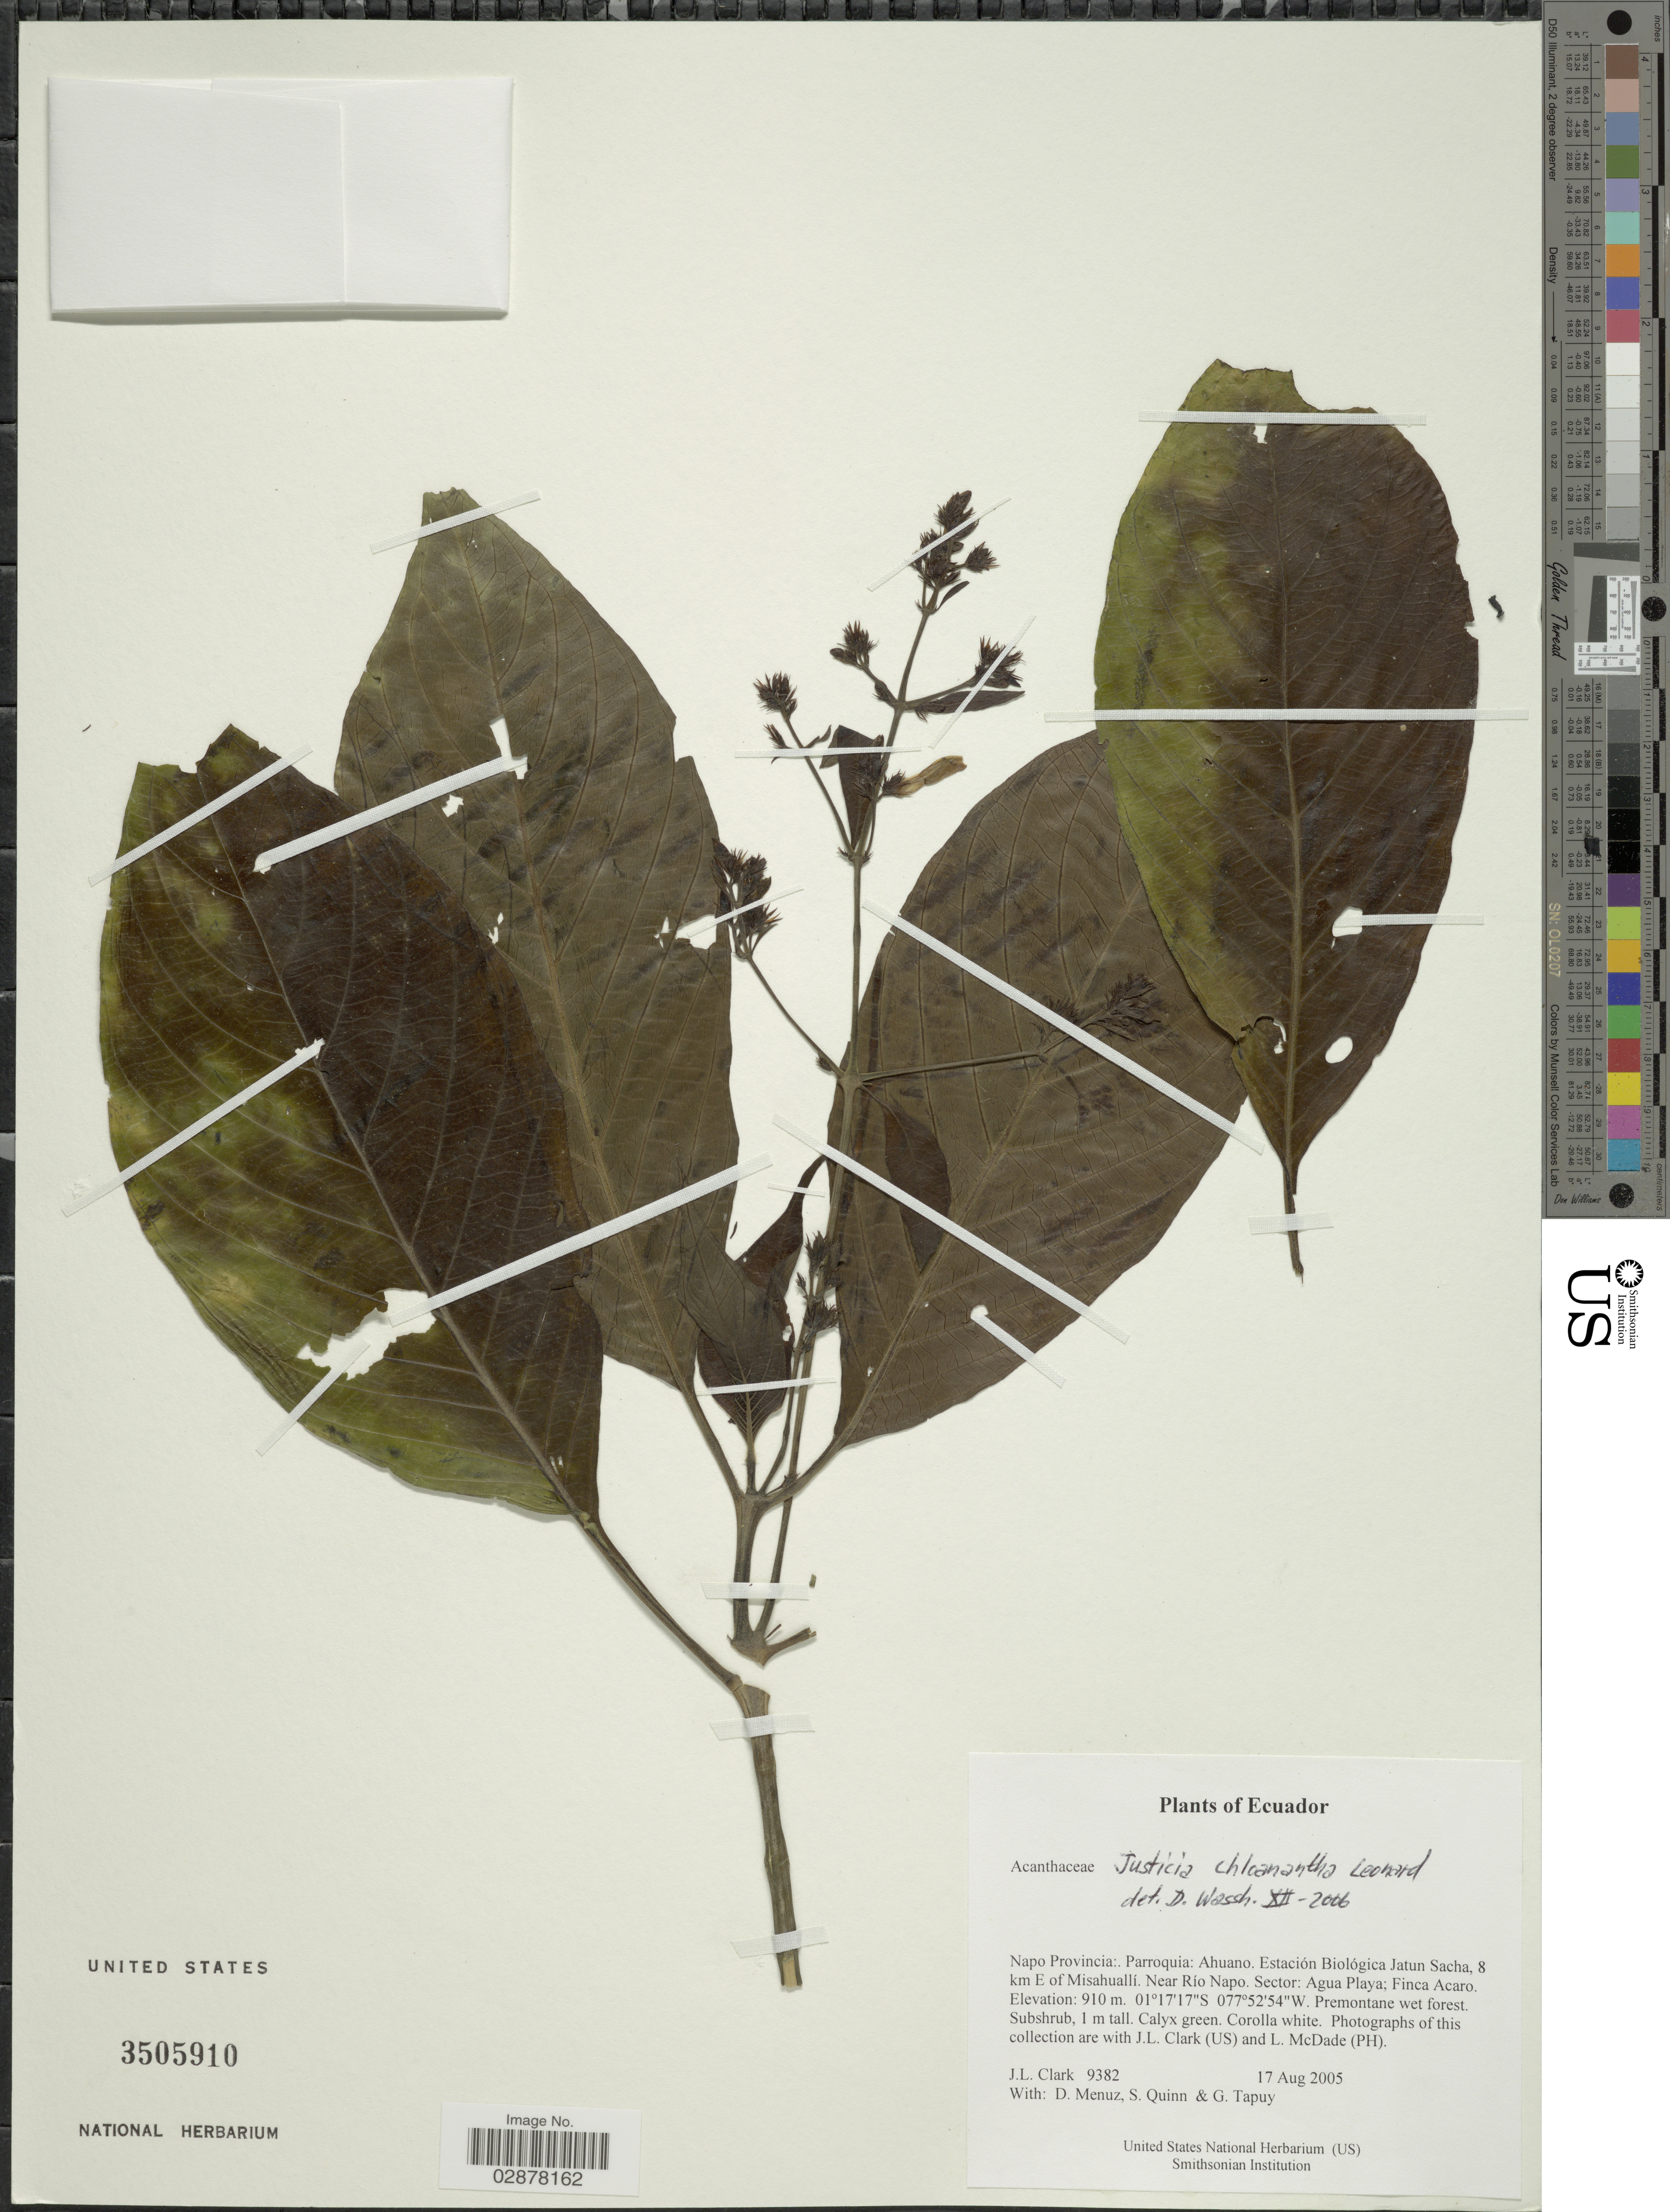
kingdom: Plantae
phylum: Tracheophyta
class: Magnoliopsida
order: Lamiales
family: Acanthaceae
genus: Justicia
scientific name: Justicia chloanantha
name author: Leonard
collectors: J. L. Clark, D. Menuz, S. Quinn & G. Tapuy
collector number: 9382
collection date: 2005-08-17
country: Ecuador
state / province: Napo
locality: Parroquia, Ahuano, Estación Biológica Jatun Sacha, 8 km E of Misahuallí, Near Río Napo, Sector Agua Playa, Finca Acaro.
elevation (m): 910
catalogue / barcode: US 3505910